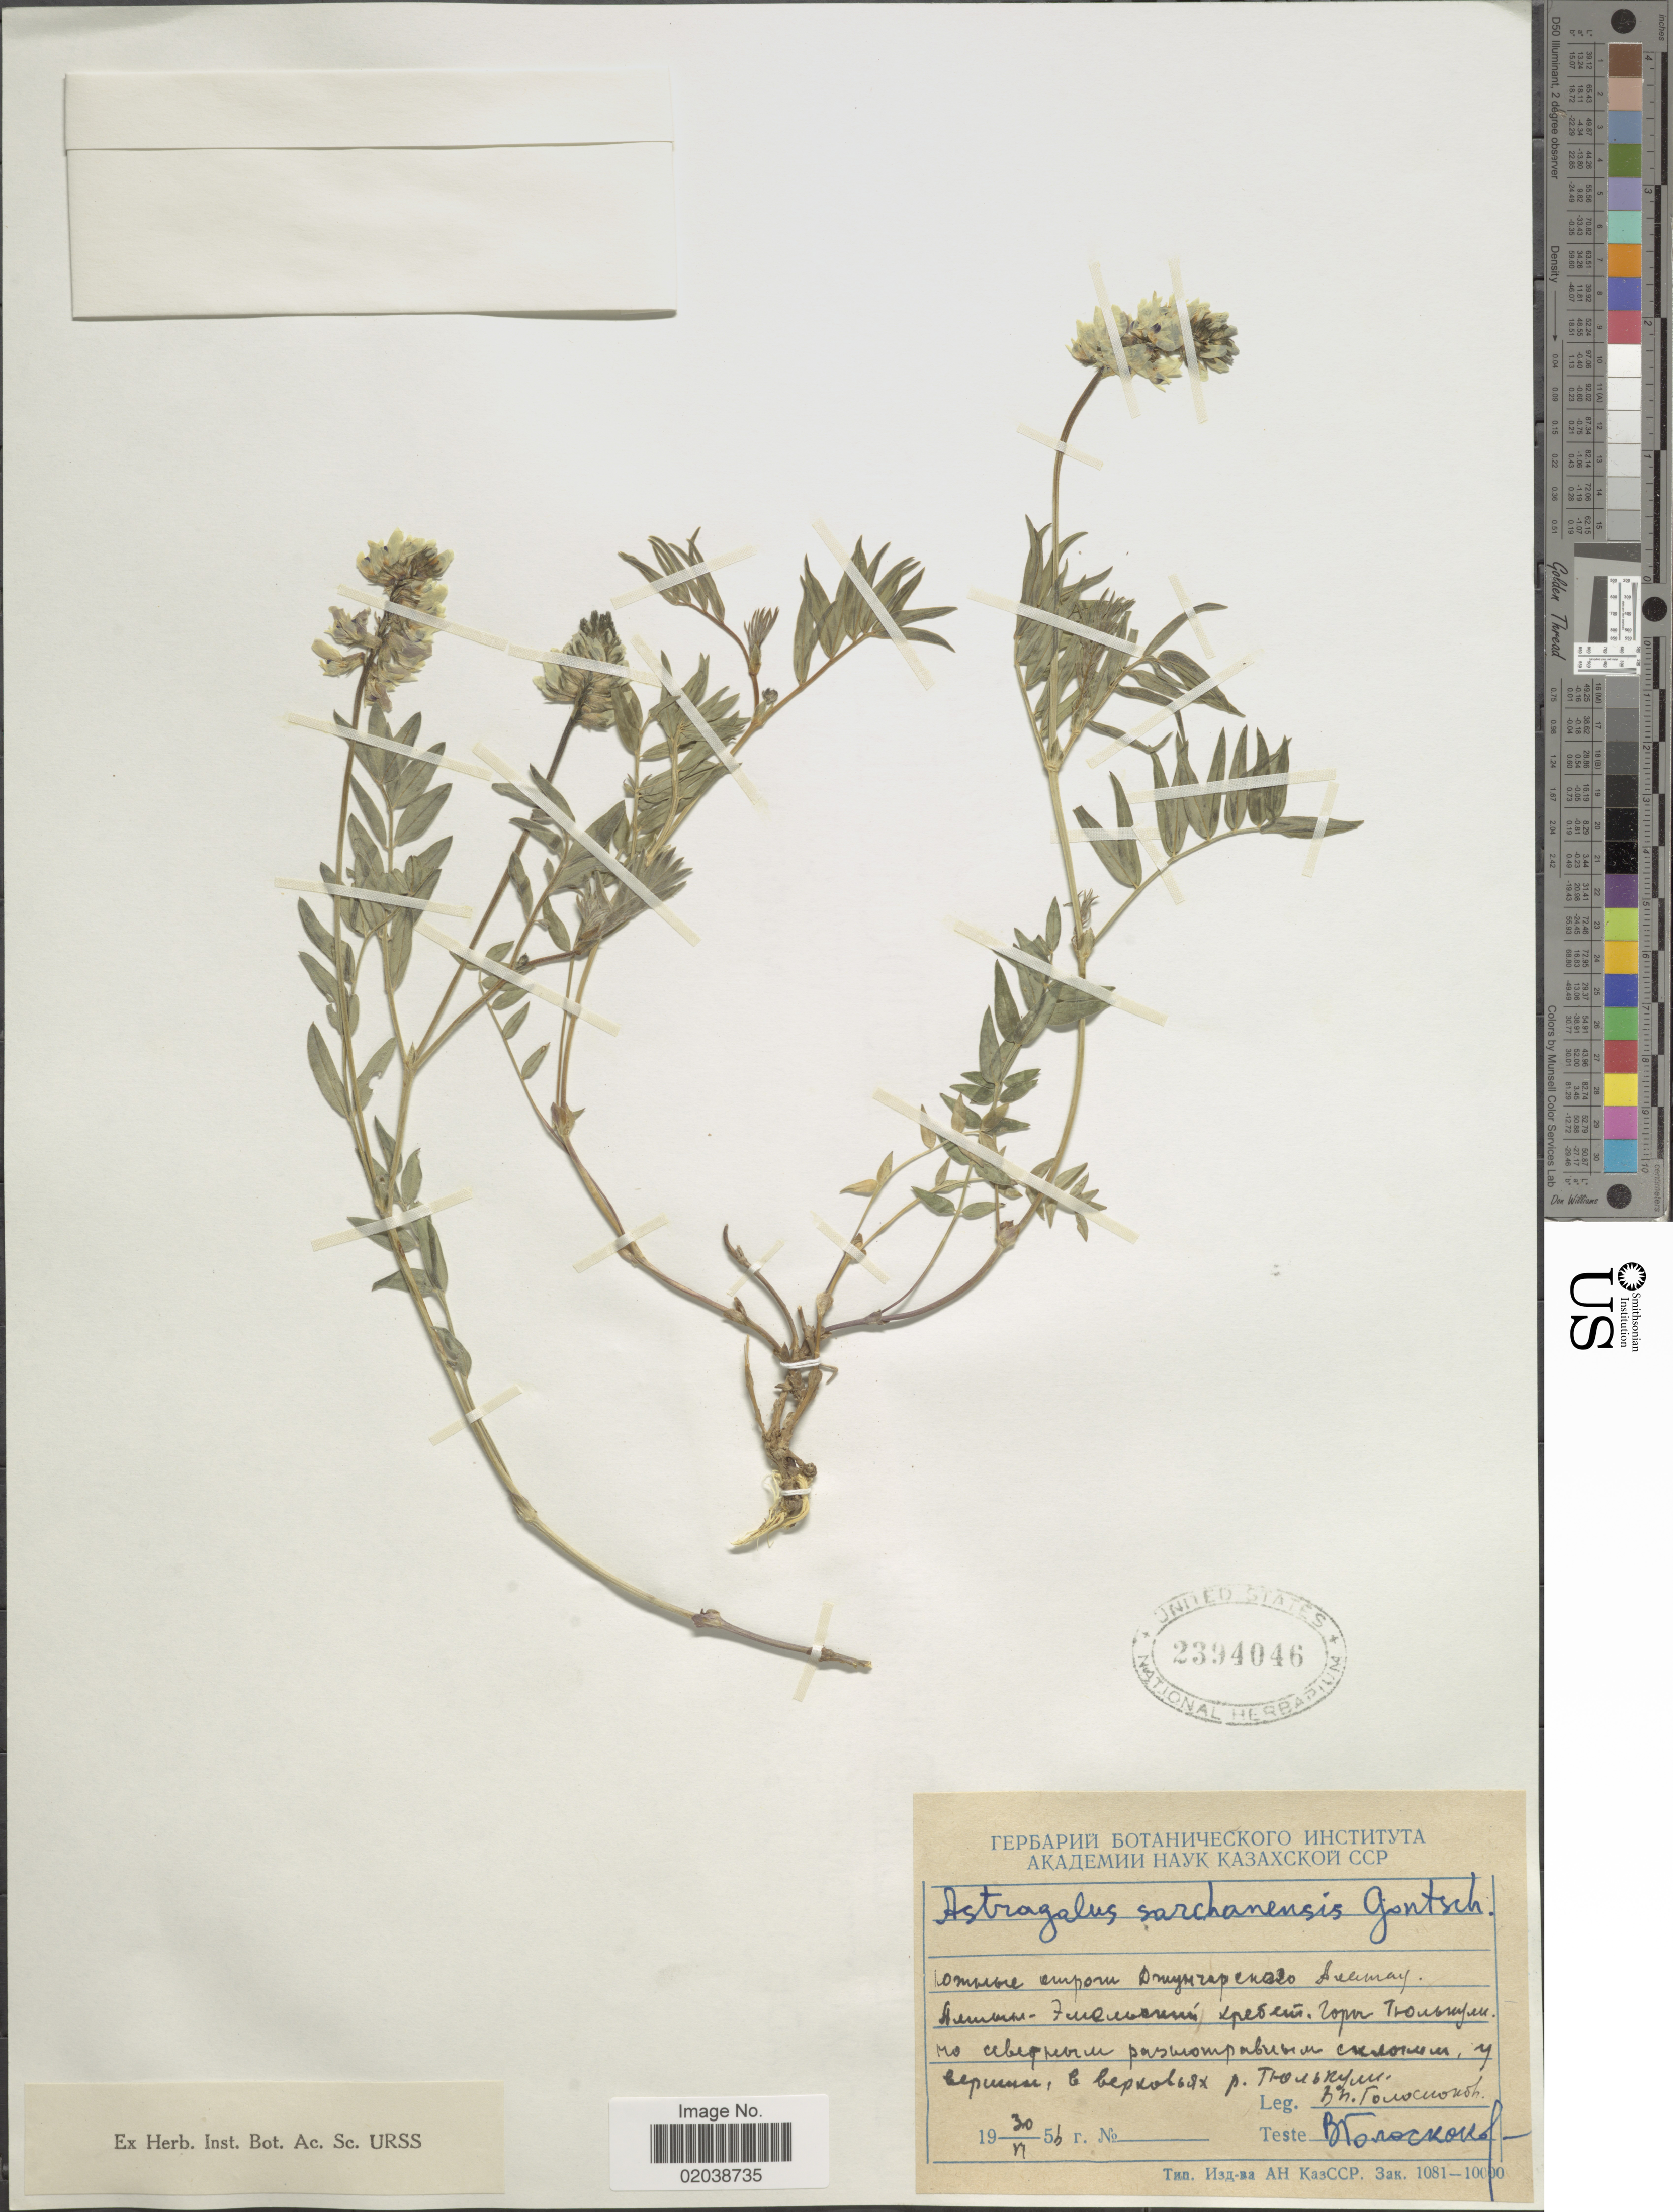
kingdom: Plantae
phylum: Tracheophyta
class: Magnoliopsida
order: Fabales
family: Fabaceae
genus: Astragalus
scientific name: Astragalus sarchanensis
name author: Gontsch.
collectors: V. P. Goloskokov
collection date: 1956-06-30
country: Kazakhstan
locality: S of Dzungarian Alatau, Altyn-Emel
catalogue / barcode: US 2394046